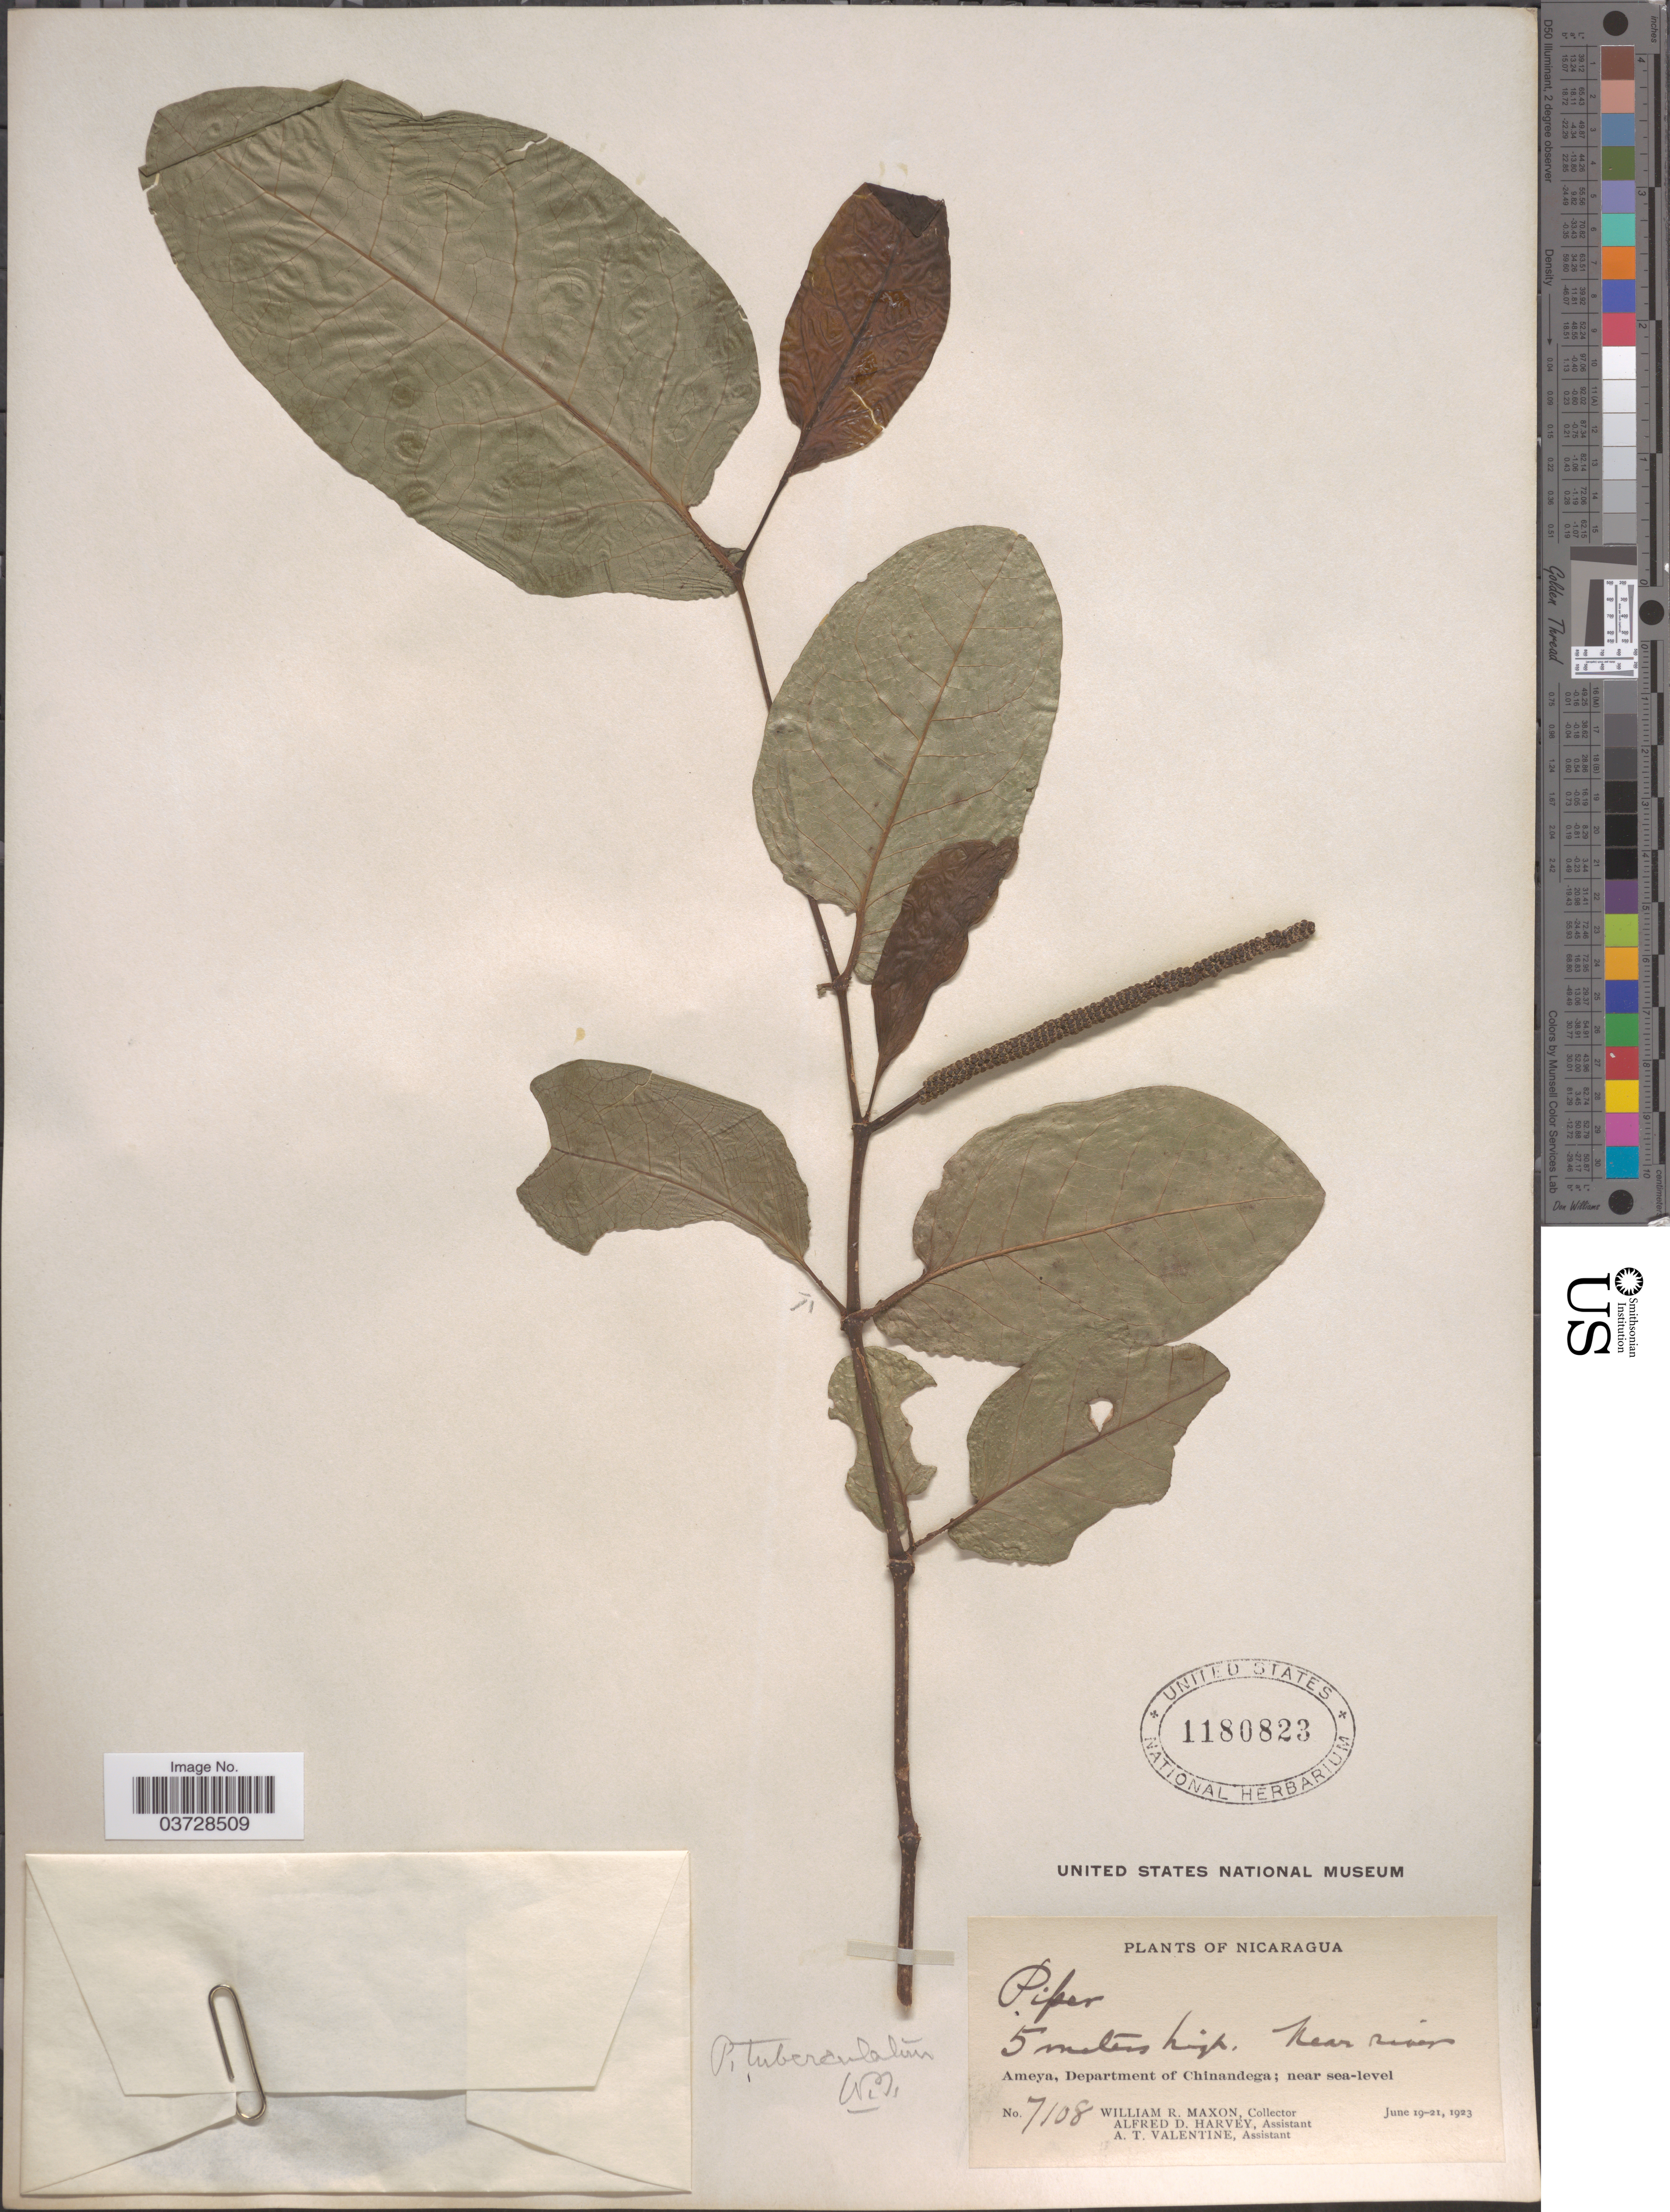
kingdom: Plantae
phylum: Tracheophyta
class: Magnoliopsida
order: Piperales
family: Piperaceae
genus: Piper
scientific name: Piper tuberculatum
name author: Jacq.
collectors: W. R. Maxon, A. D. Harvey & A. Valentine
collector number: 7108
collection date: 1923-06-19/1923-06-21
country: Nicaragua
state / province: Chinandega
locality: Ameya, Department of Chinandega.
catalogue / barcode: US 1180823